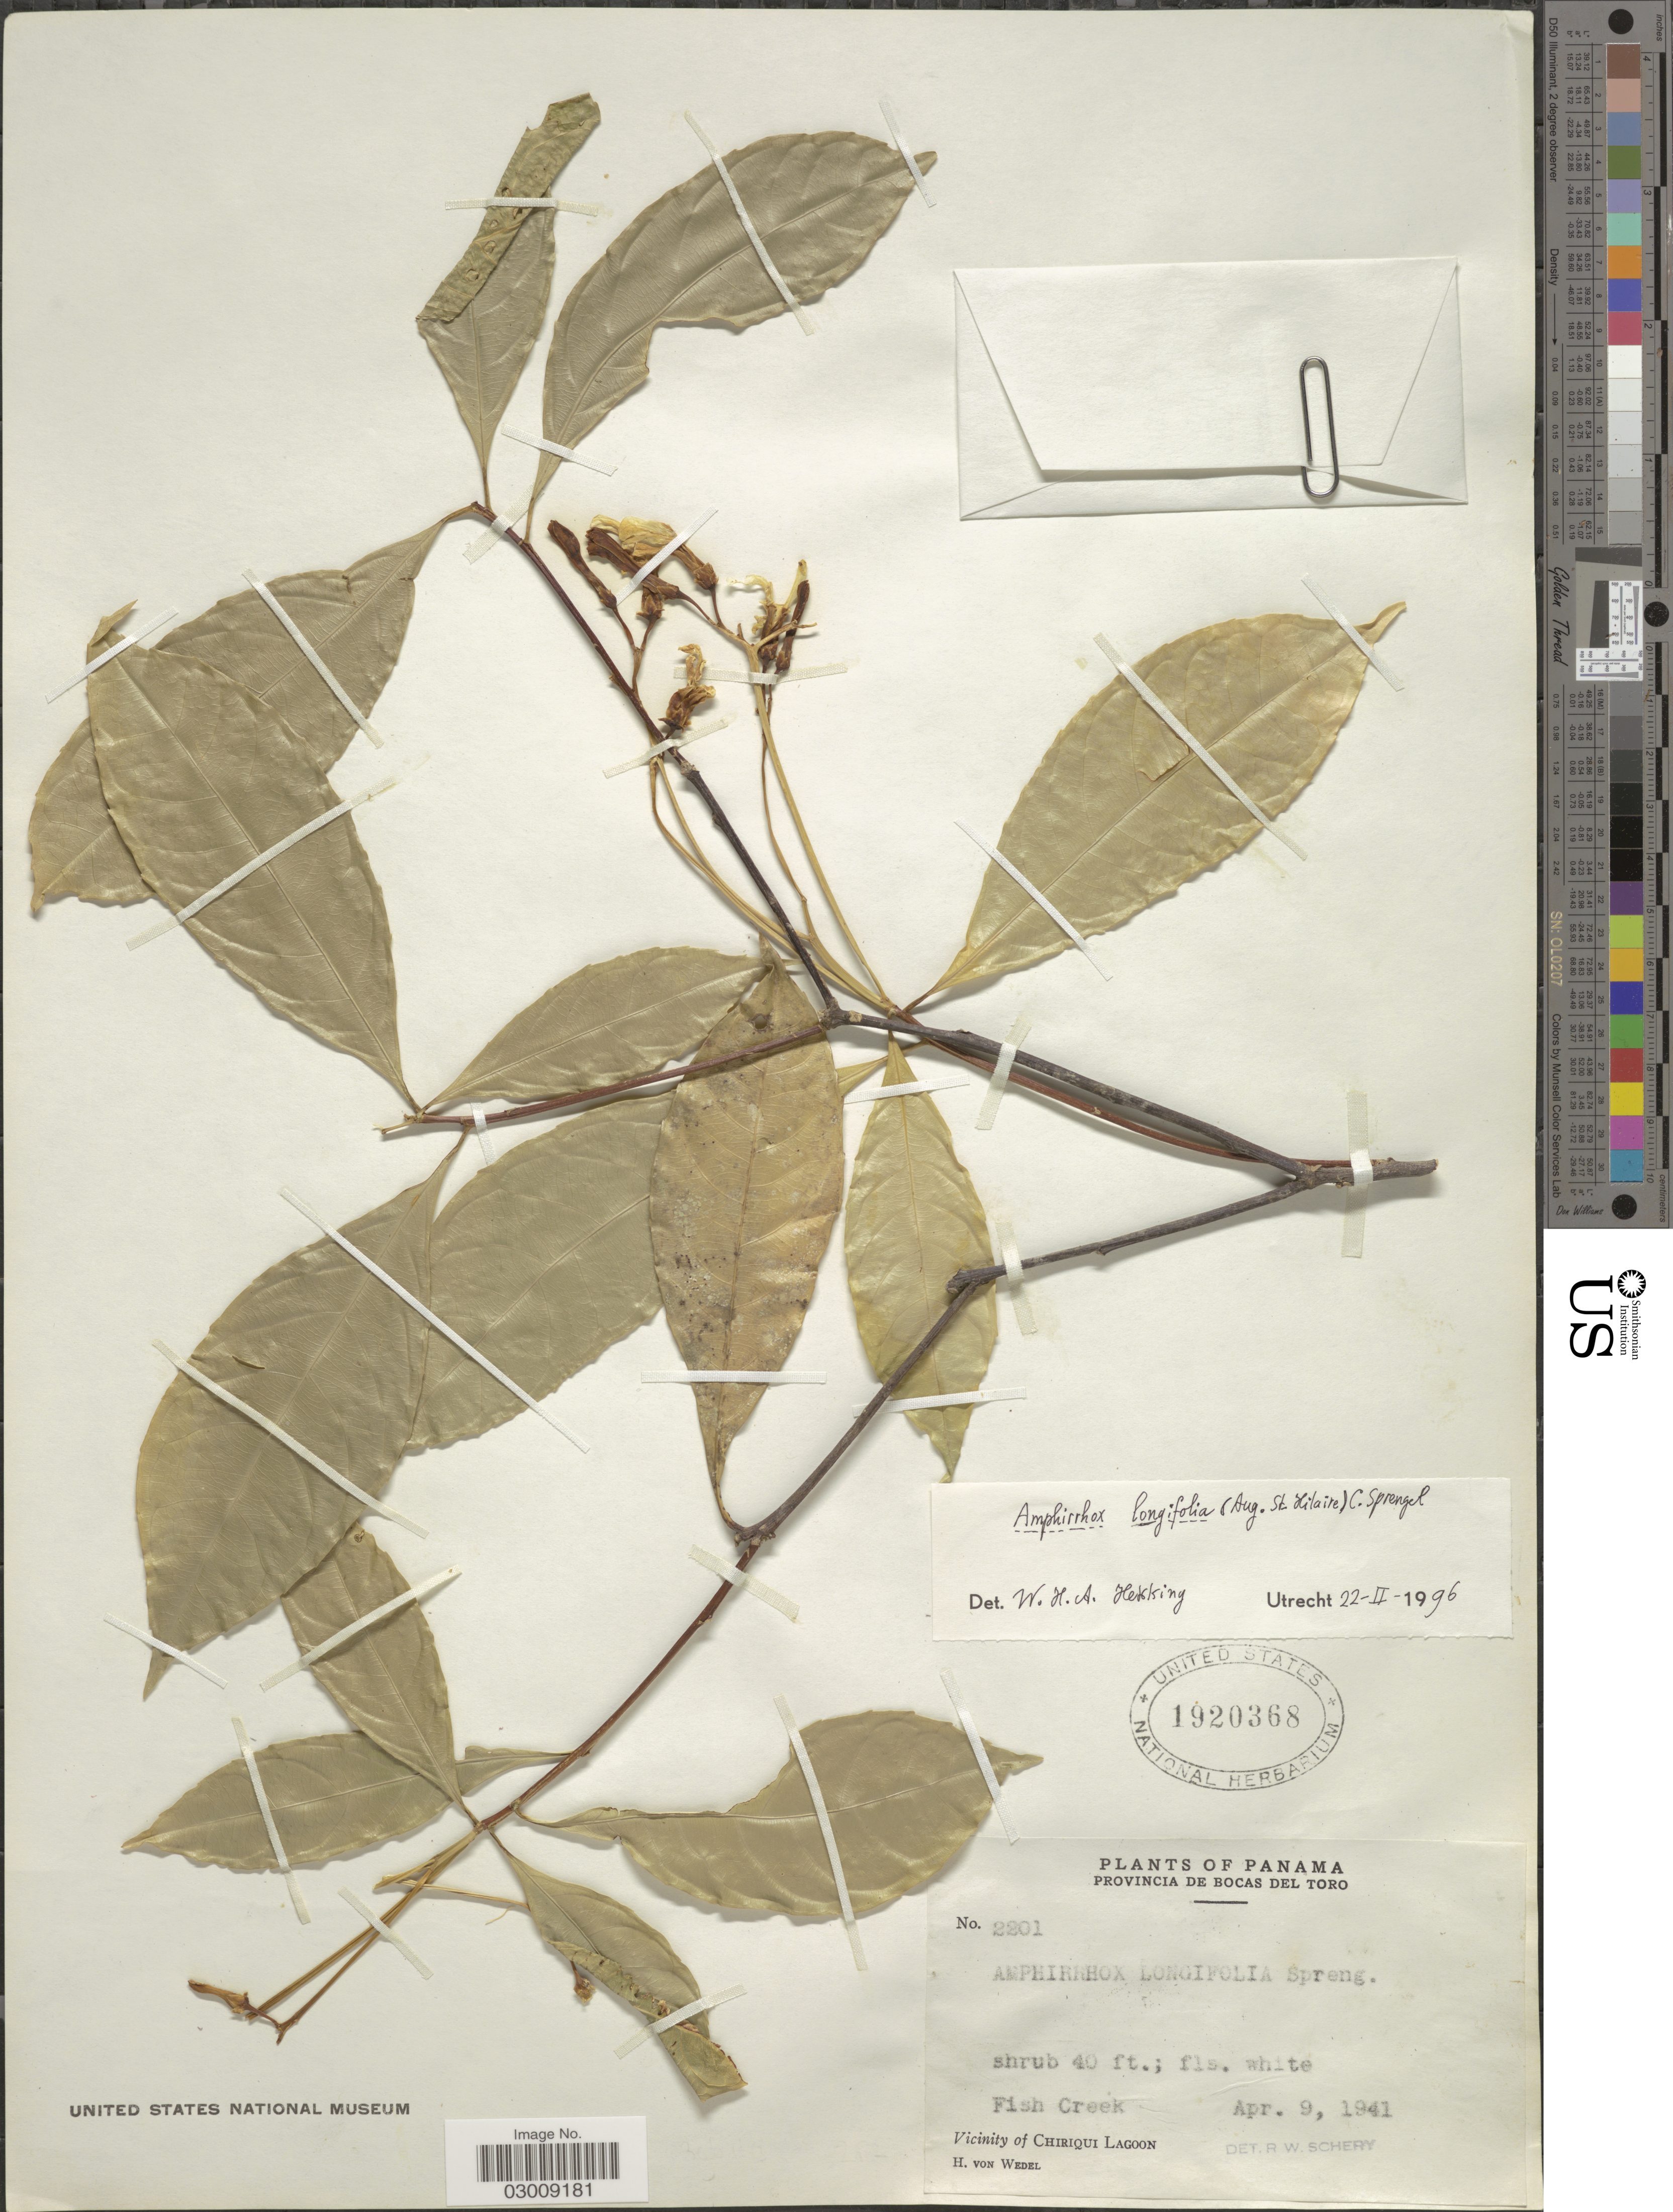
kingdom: Plantae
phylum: Tracheophyta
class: Magnoliopsida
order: Malpighiales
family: Violaceae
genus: Amphirrhox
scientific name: Amphirrhox longifolia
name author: (A. St.-Hil.) Spreng.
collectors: H. von Wedel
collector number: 2201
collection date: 1941-04-09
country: Panama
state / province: Bocas del Toro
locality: Fish Creek. Vicinity of Chiriqui Lagoon.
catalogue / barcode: US 1920368